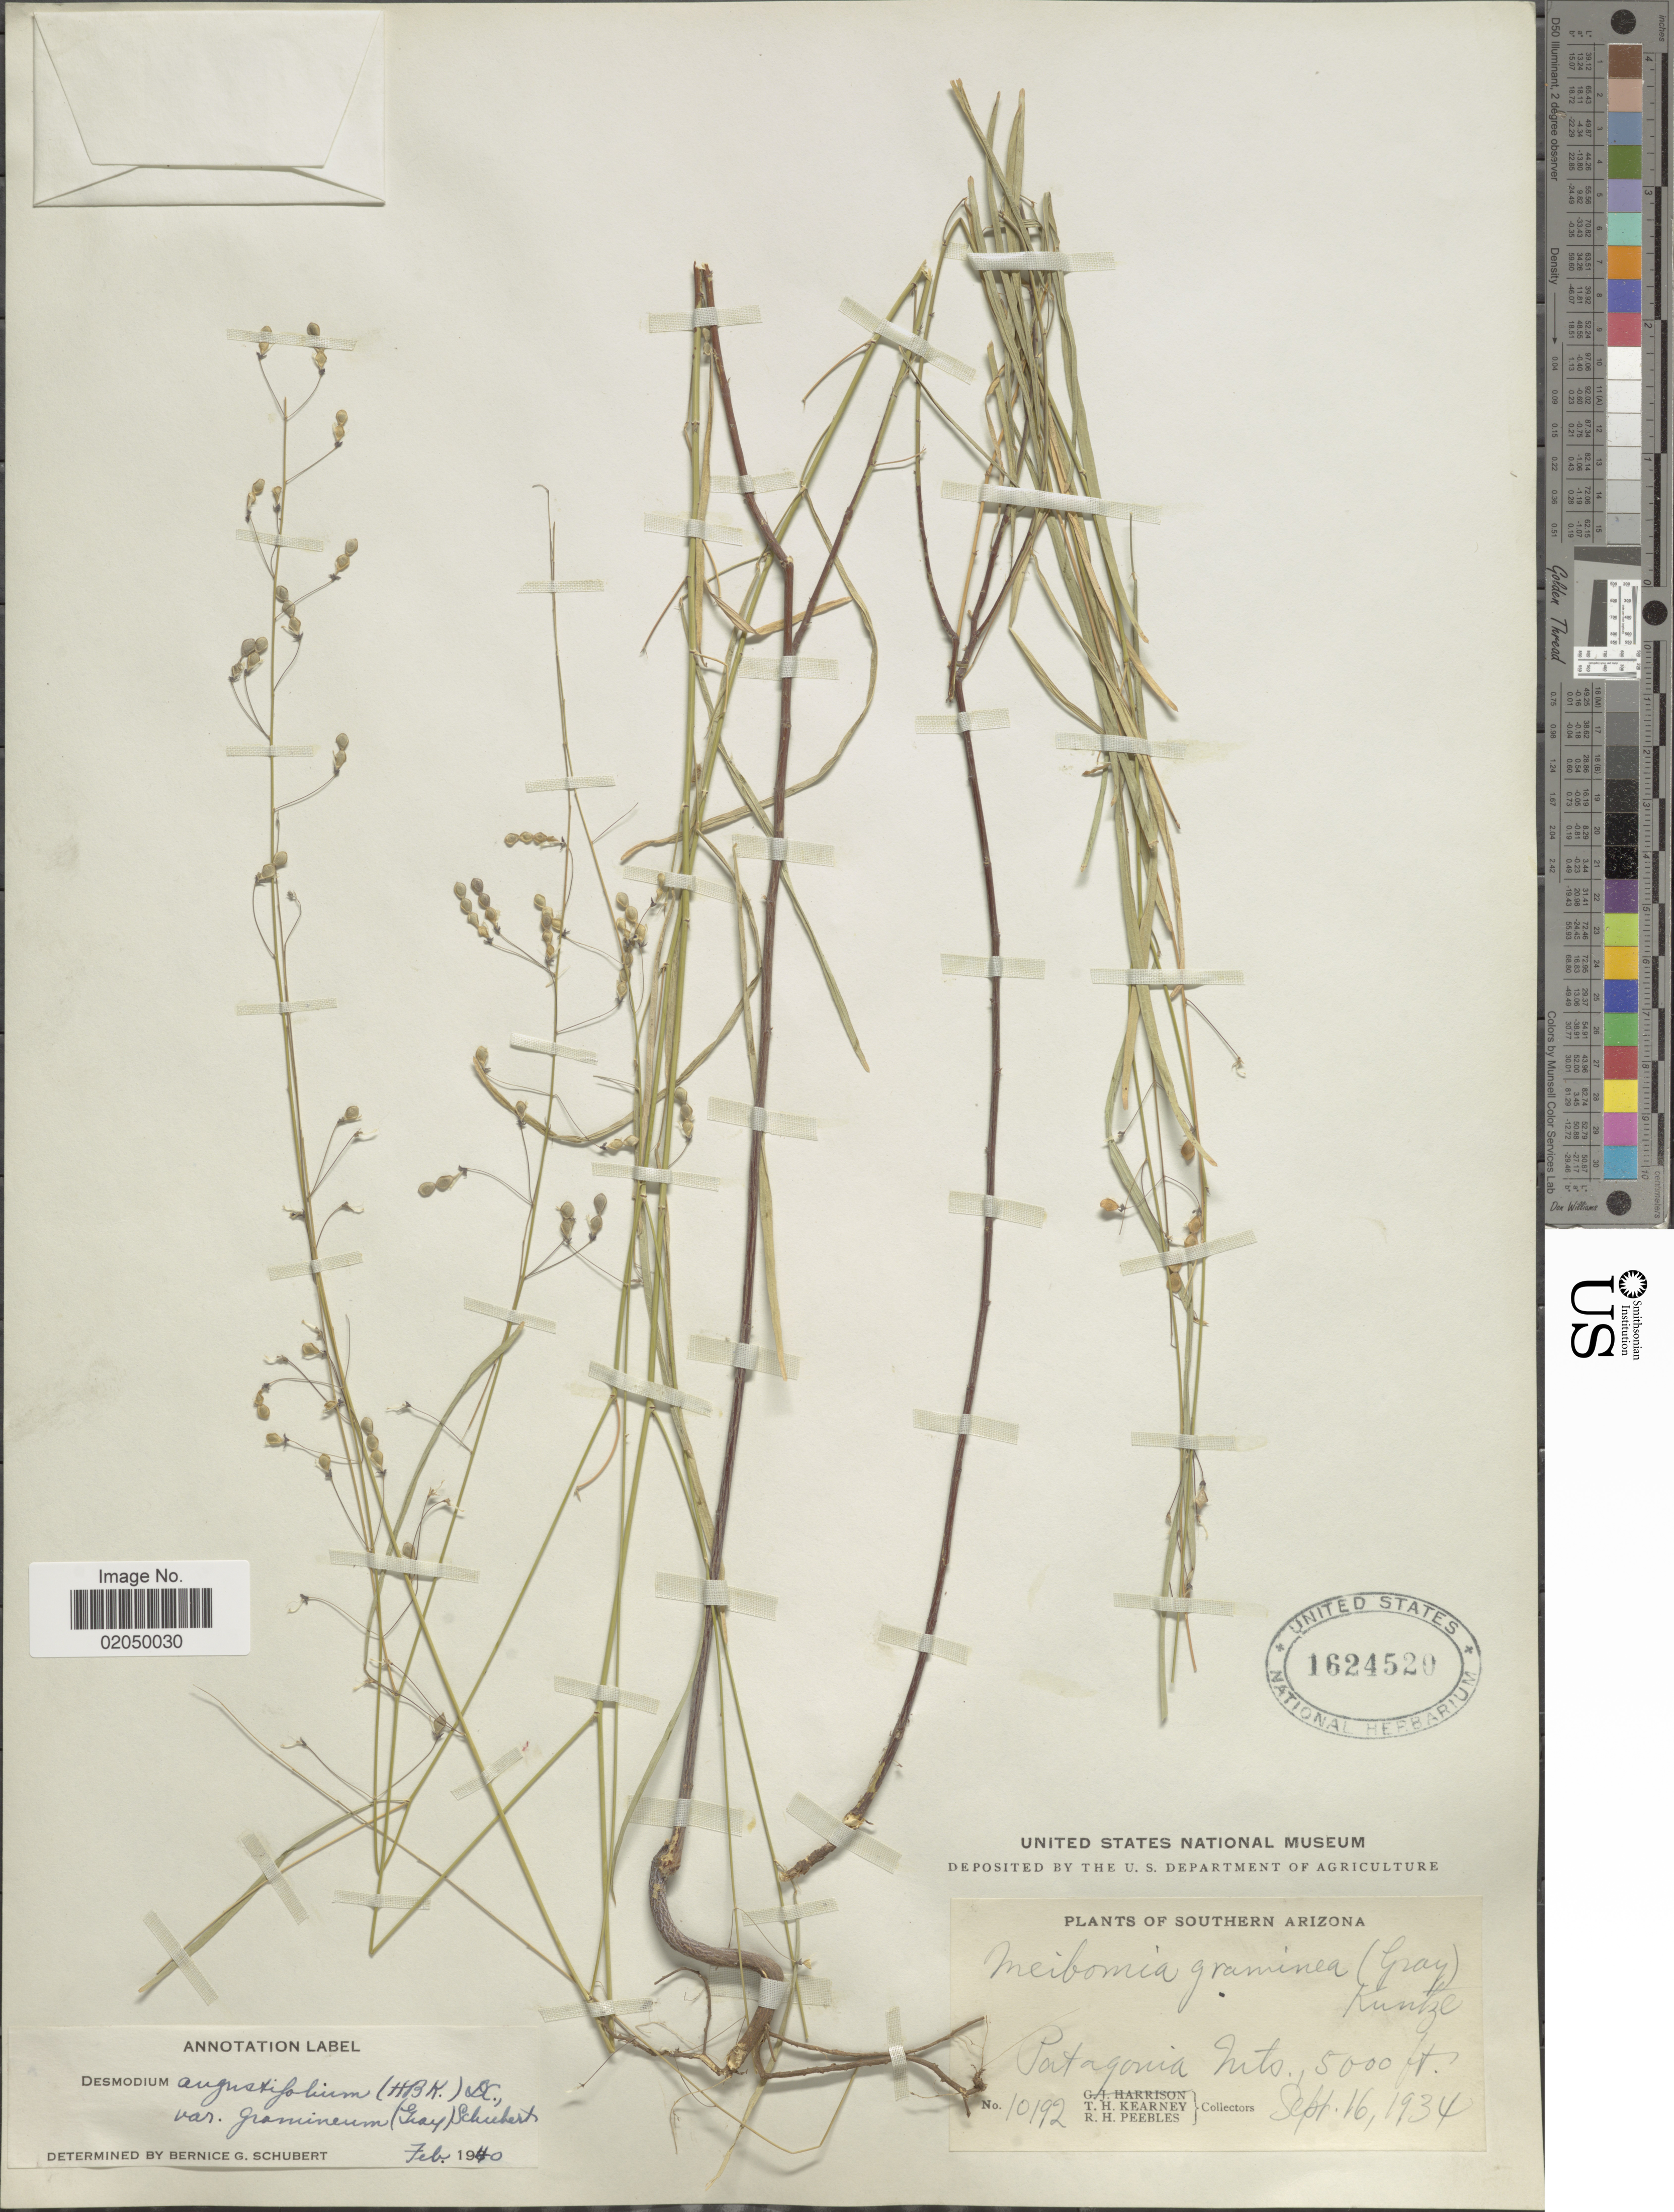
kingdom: Plantae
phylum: Tracheophyta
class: Magnoliopsida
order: Fabales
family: Fabaceae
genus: Desmodium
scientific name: Desmodium angustifolium var. gramineum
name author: (A. Gray) B.G. Schub.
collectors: T. H. Kearney & R. H. Peebles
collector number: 10192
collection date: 1934-09-16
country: United States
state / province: Arizona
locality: Southern Arizona. Patagonia Mts.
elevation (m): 1524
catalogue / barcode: US 1624520